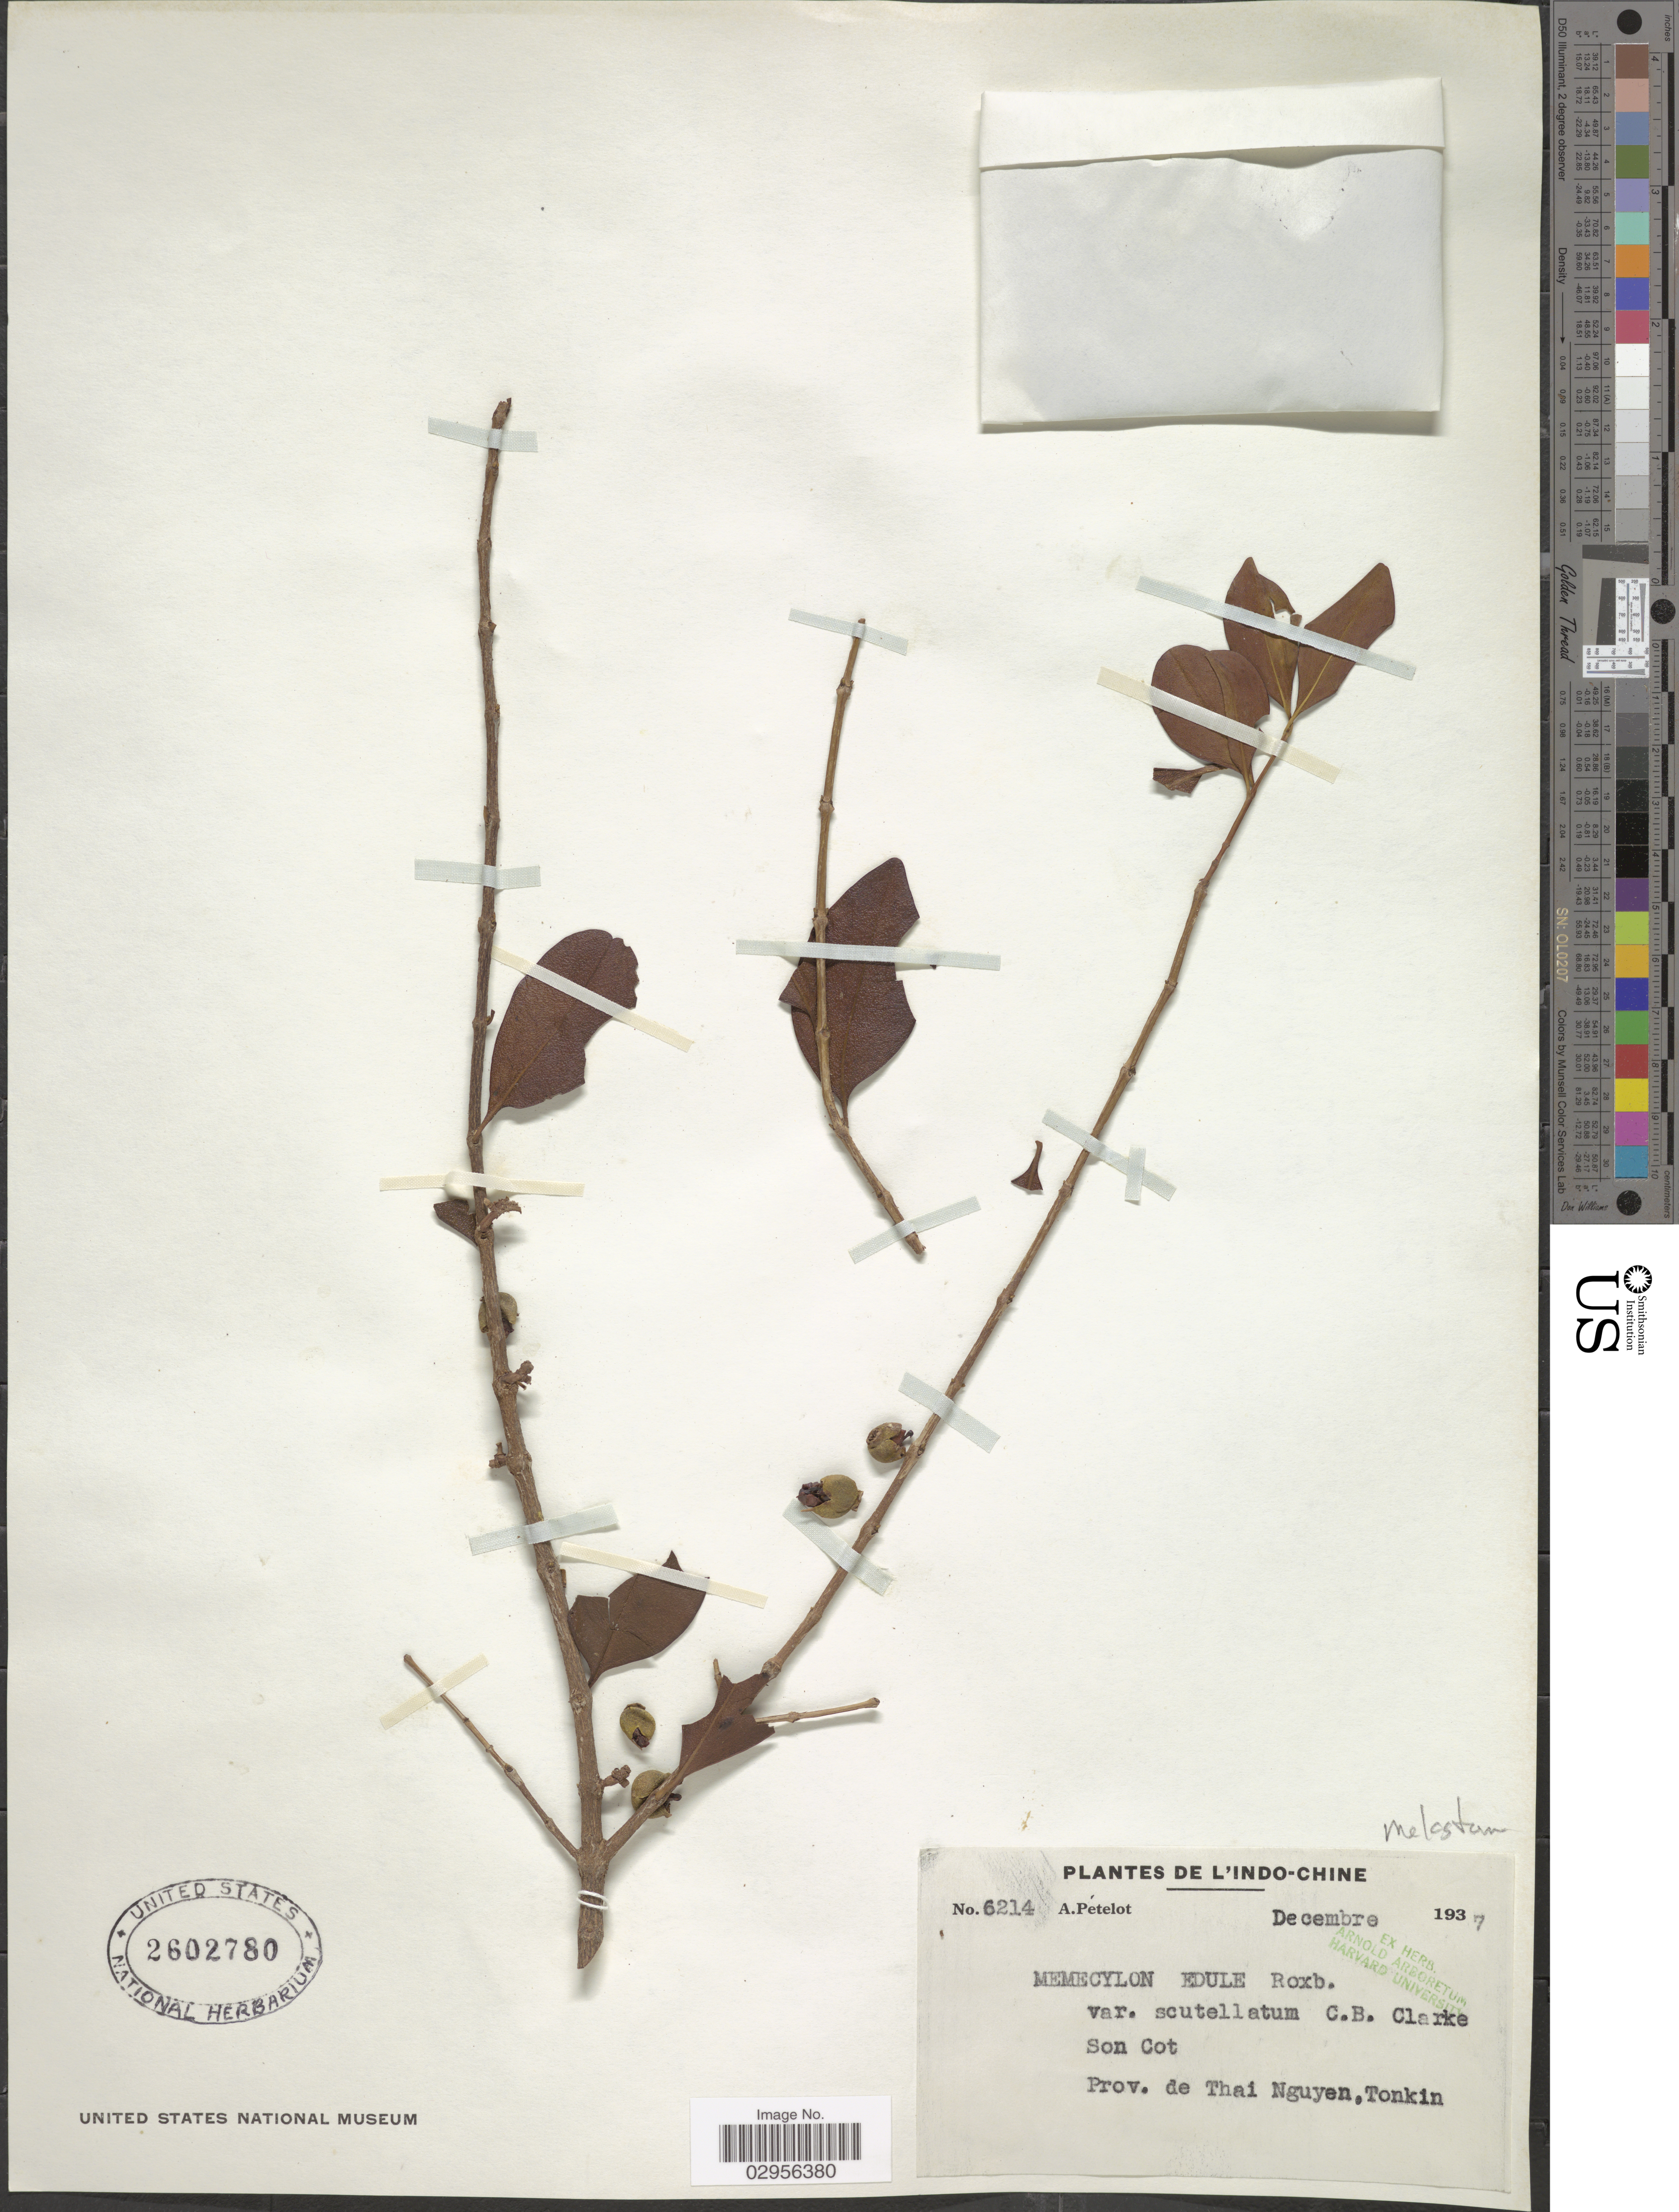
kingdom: Plantae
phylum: Tracheophyta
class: Magnoliopsida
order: Myrtales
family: Melastomataceae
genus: Memecylon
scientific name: Memecylon edule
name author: Roxb.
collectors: A. Petelot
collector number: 6214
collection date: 1937-12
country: Vietnam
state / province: Thai Nguyen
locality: Indo-Chine. Son Cot., Tonkin.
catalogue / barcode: US 2602780